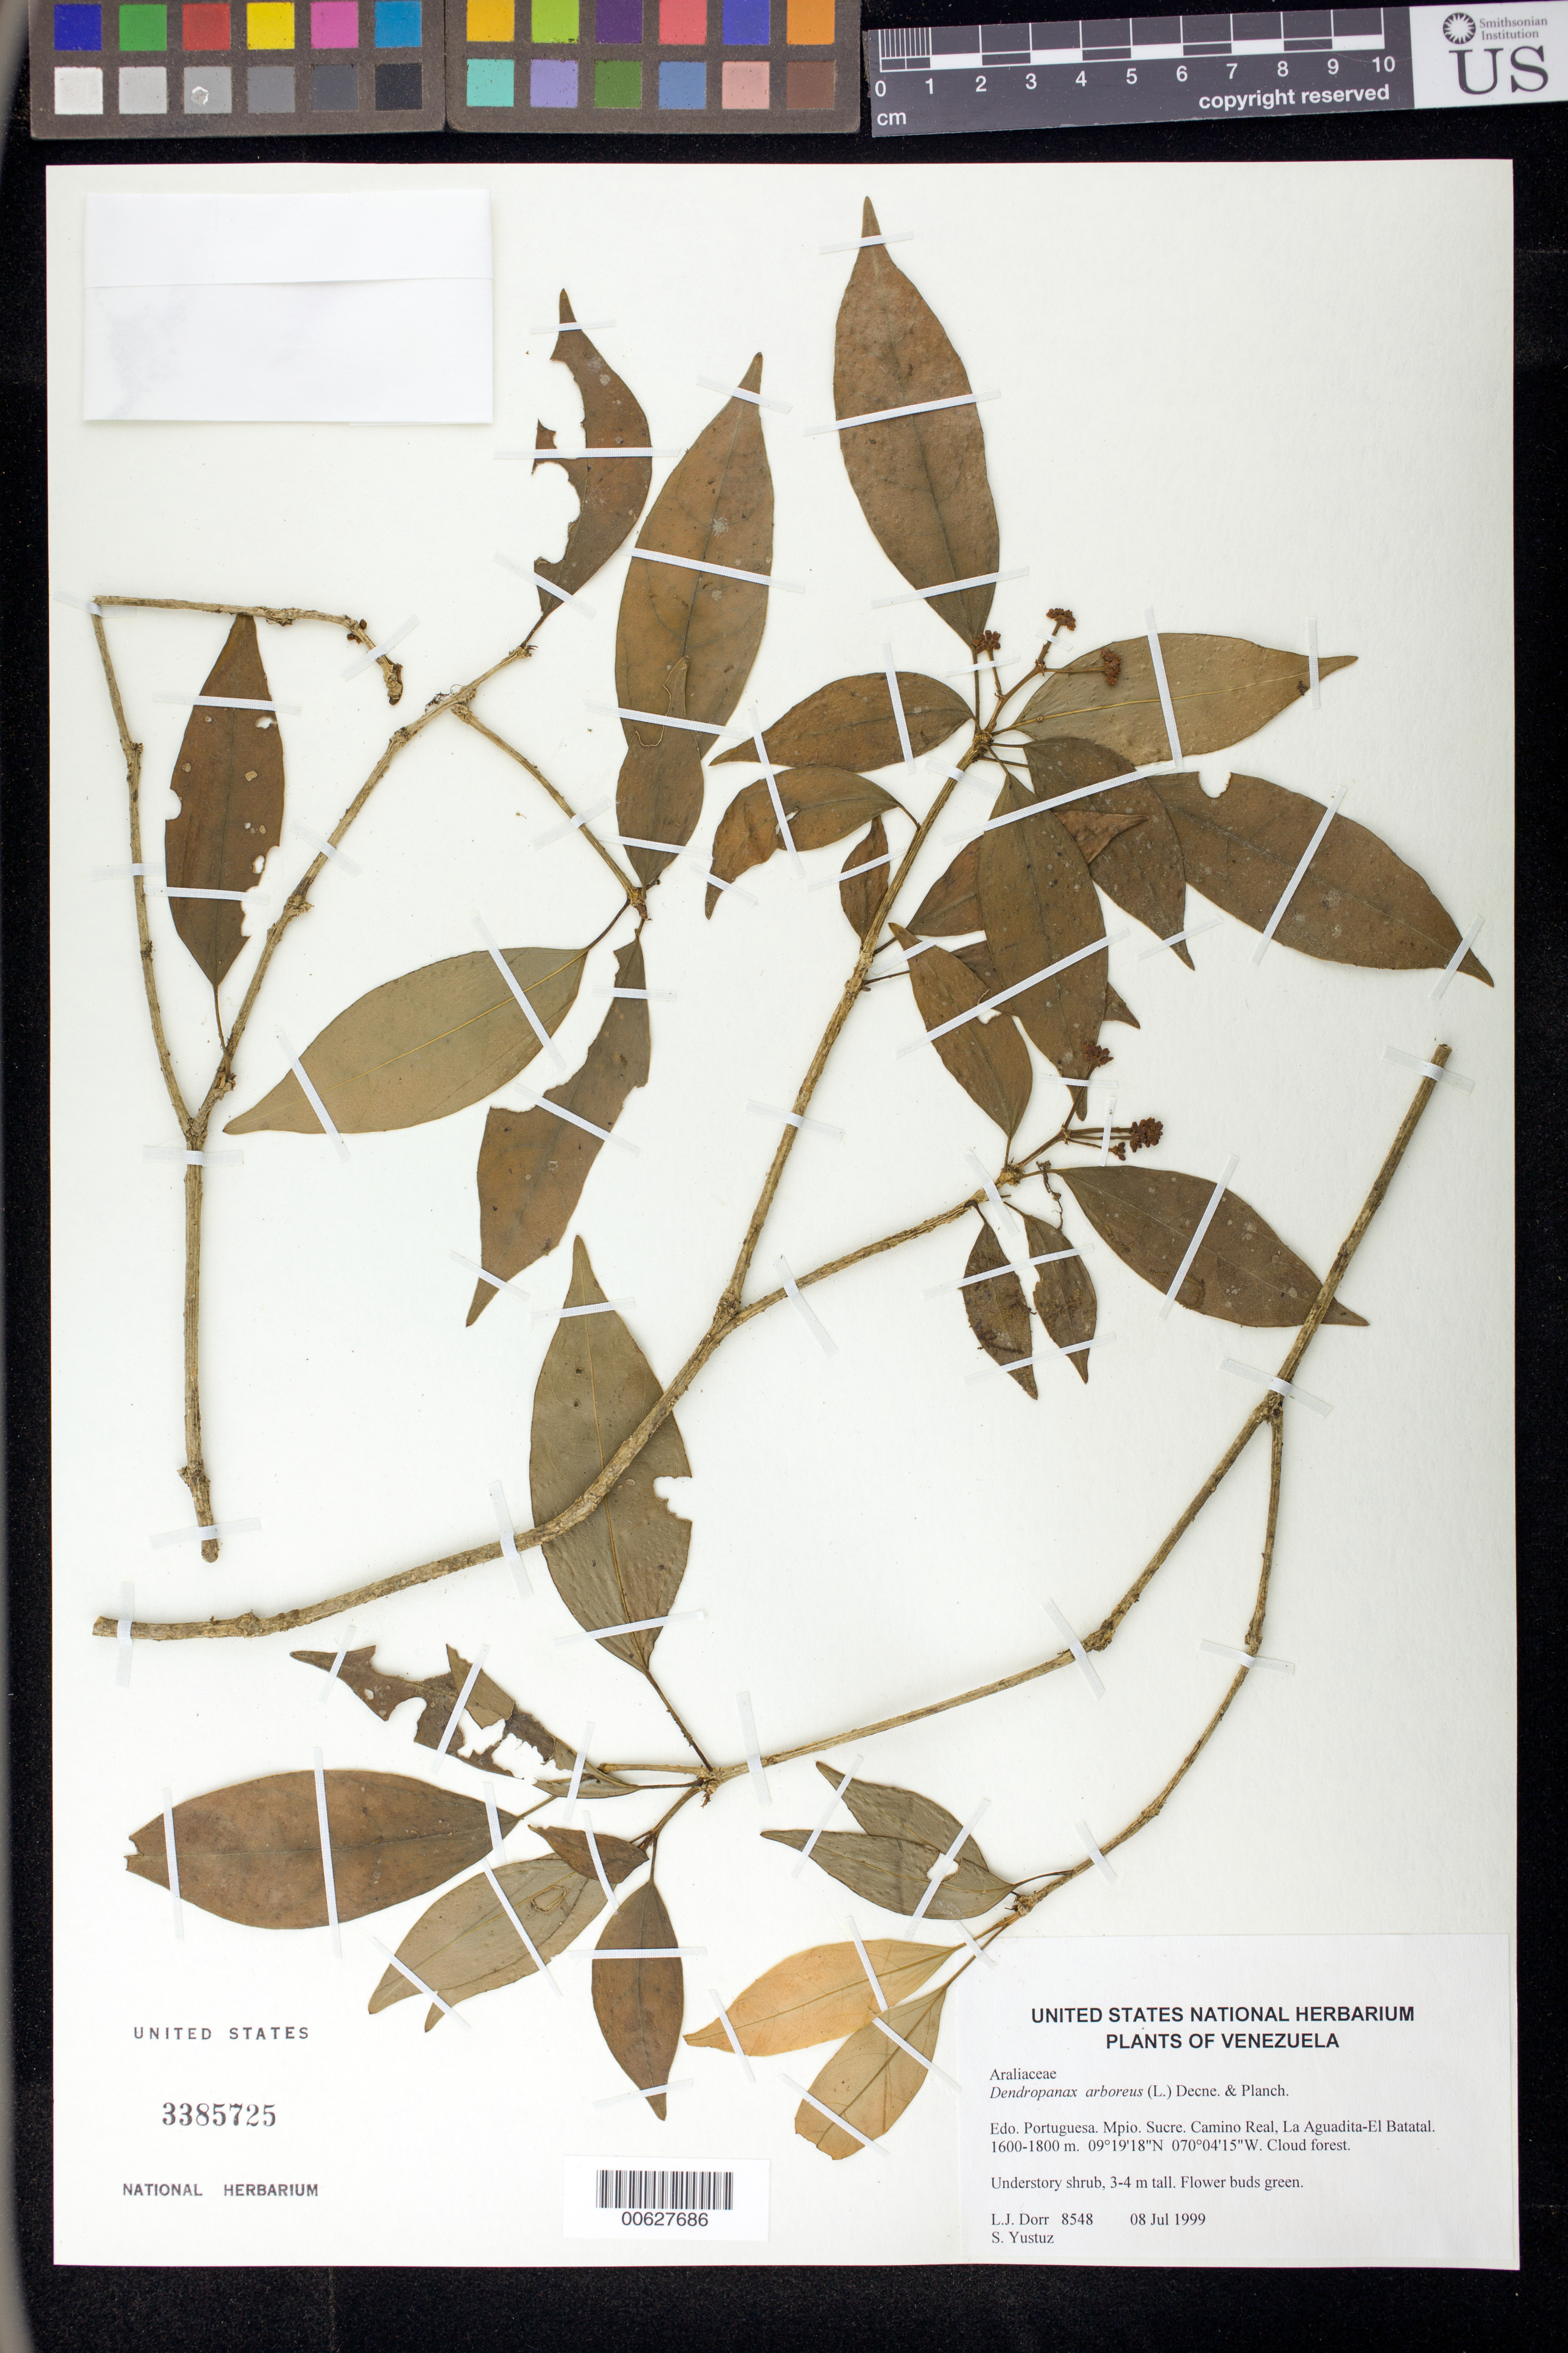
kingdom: Plantae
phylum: Tracheophyta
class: Magnoliopsida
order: Apiales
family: Araliaceae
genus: Dendropanax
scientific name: Dendropanax arboreus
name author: (L.) Decne. & Planch.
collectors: L. J. Dorr & S. Yustiz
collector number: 8548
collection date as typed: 08 Jul 1999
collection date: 1999-07-08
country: Venezuela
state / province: Portuguesa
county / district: Sucre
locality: Camino Real, La Aguadita-El Batatal.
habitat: Cloud forest.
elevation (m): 1600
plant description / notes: AAU, BRIT, COL, PORT, US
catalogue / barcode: US 3385725